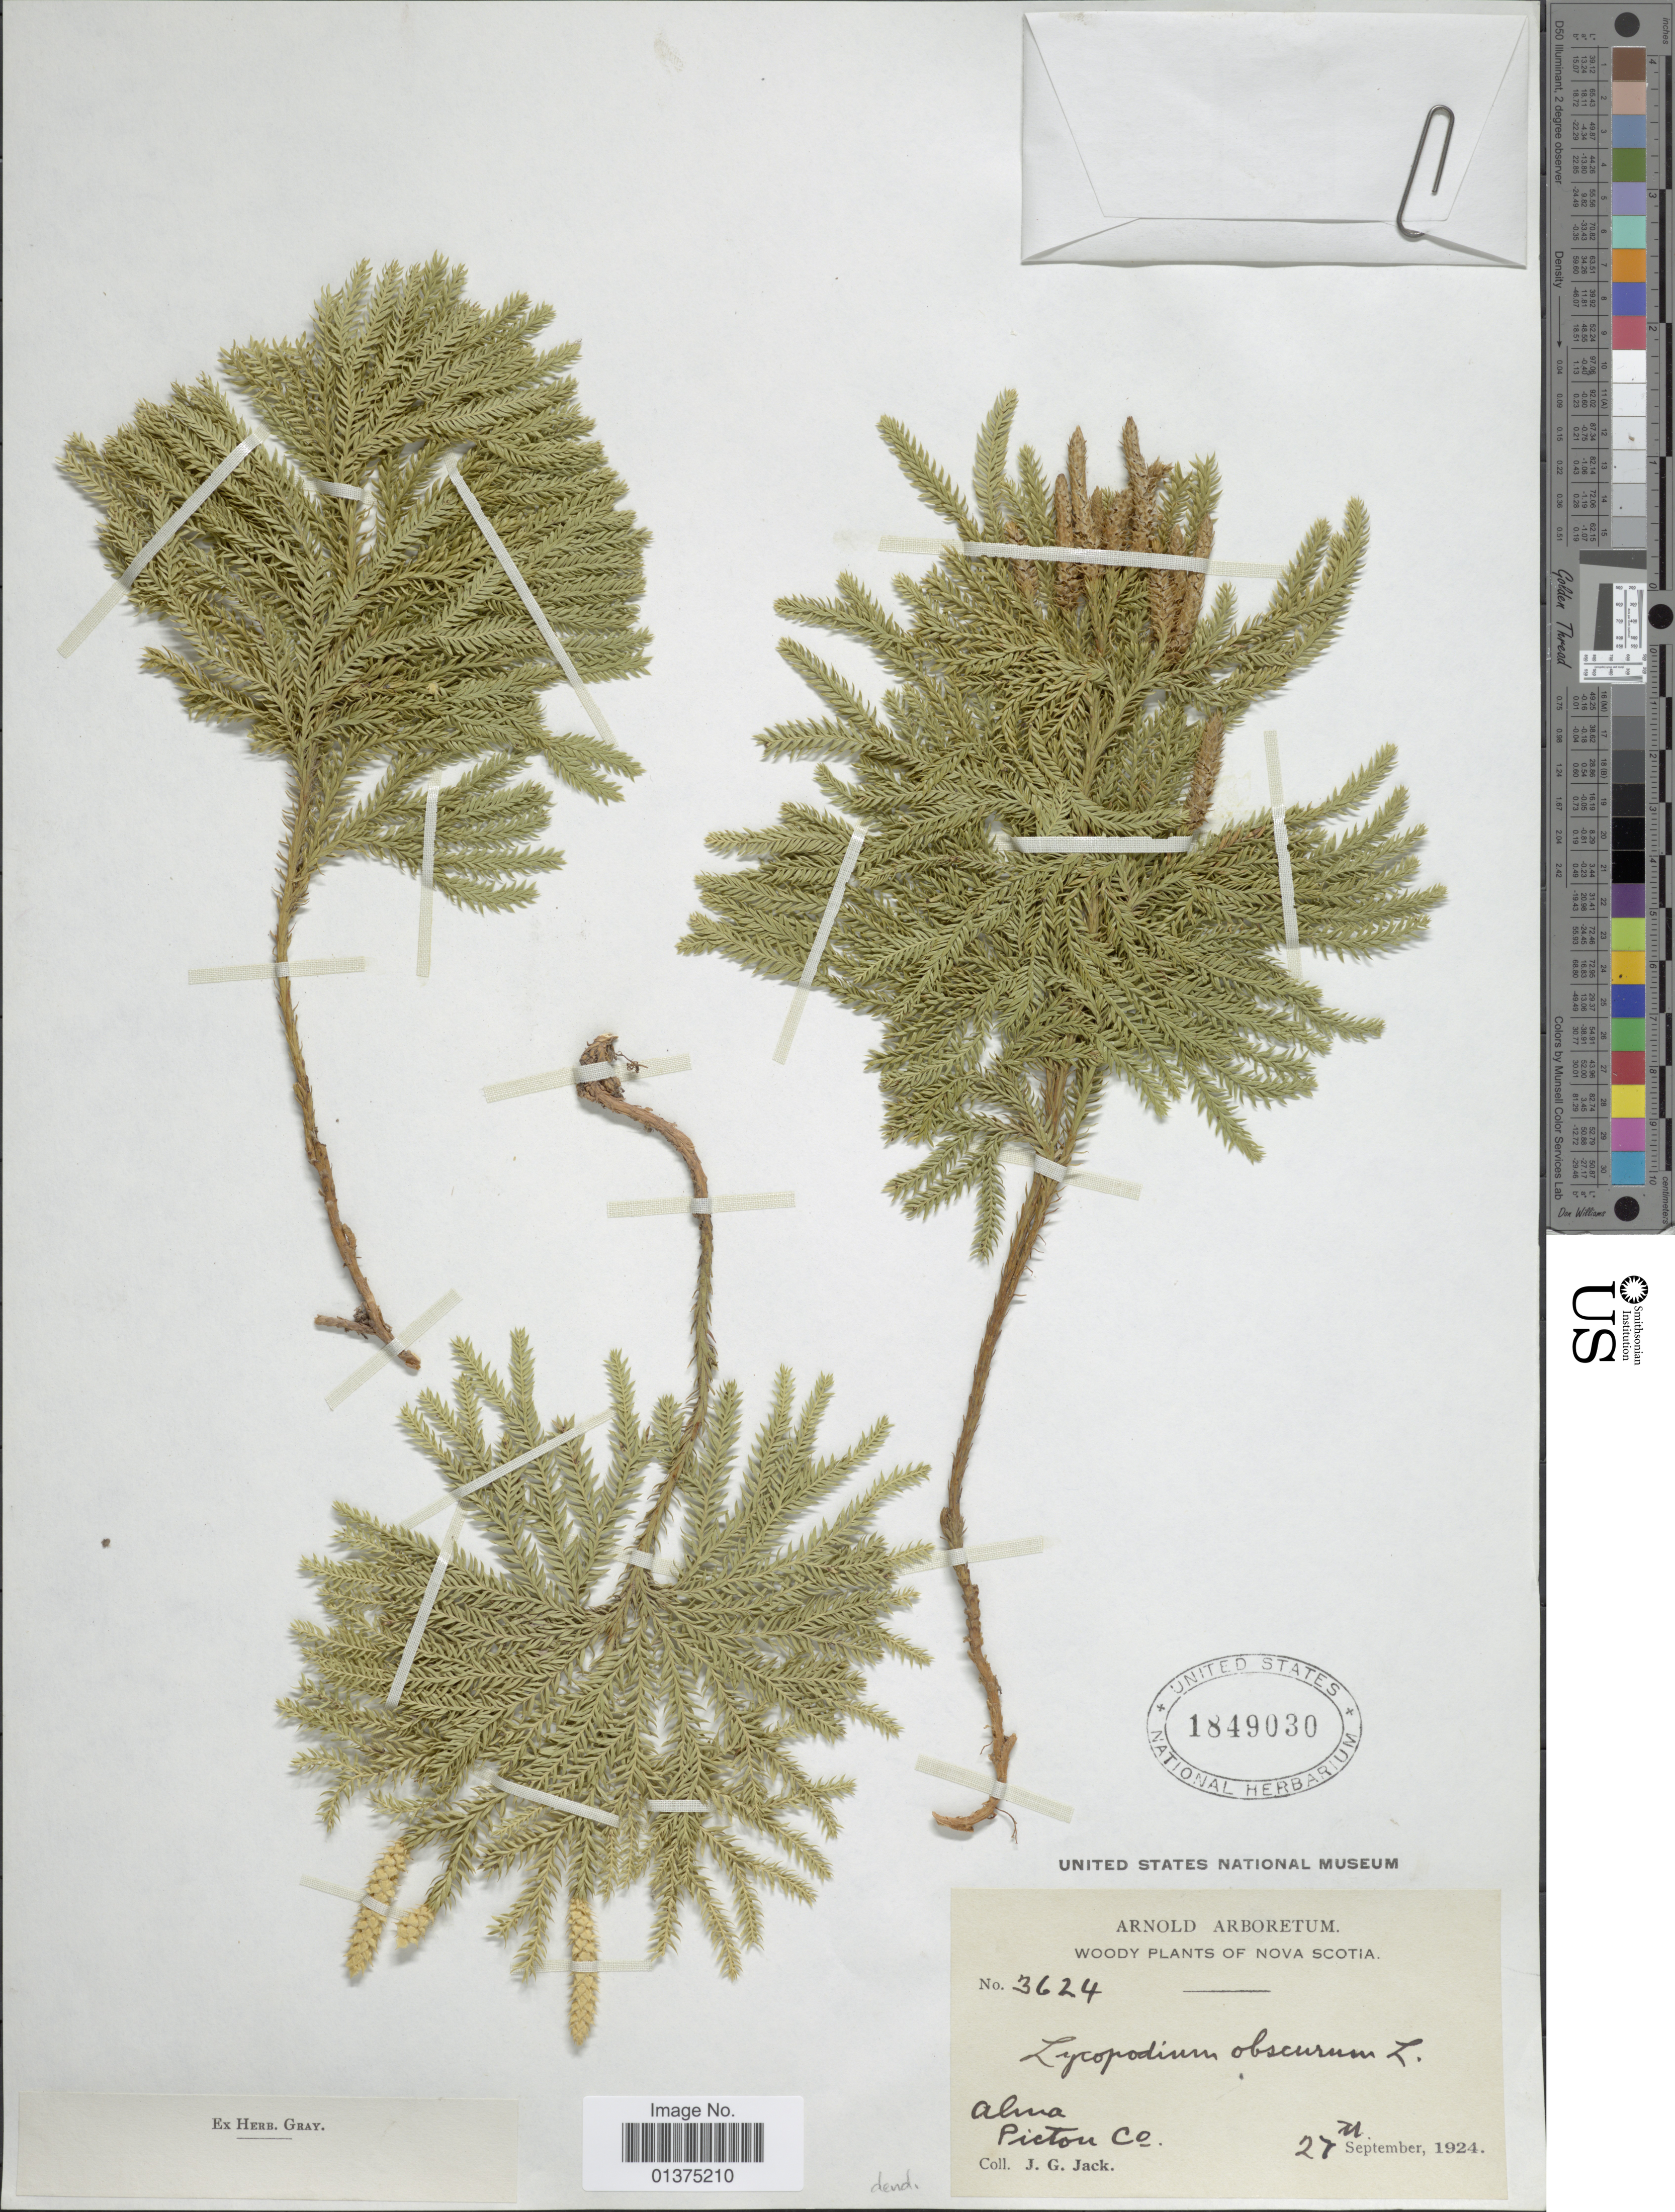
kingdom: Plantae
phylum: Tracheophyta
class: Lycopodiopsida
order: Lycopodiales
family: Lycopodiaceae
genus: Dendrolycopodium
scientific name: Dendrolycopodium dendroideum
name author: (Michx.) A. Haines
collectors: J. G. Jack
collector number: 3624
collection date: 1924-09-27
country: Canada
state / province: Nova Scotia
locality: Alma, Pictou Co.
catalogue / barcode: US 1849030